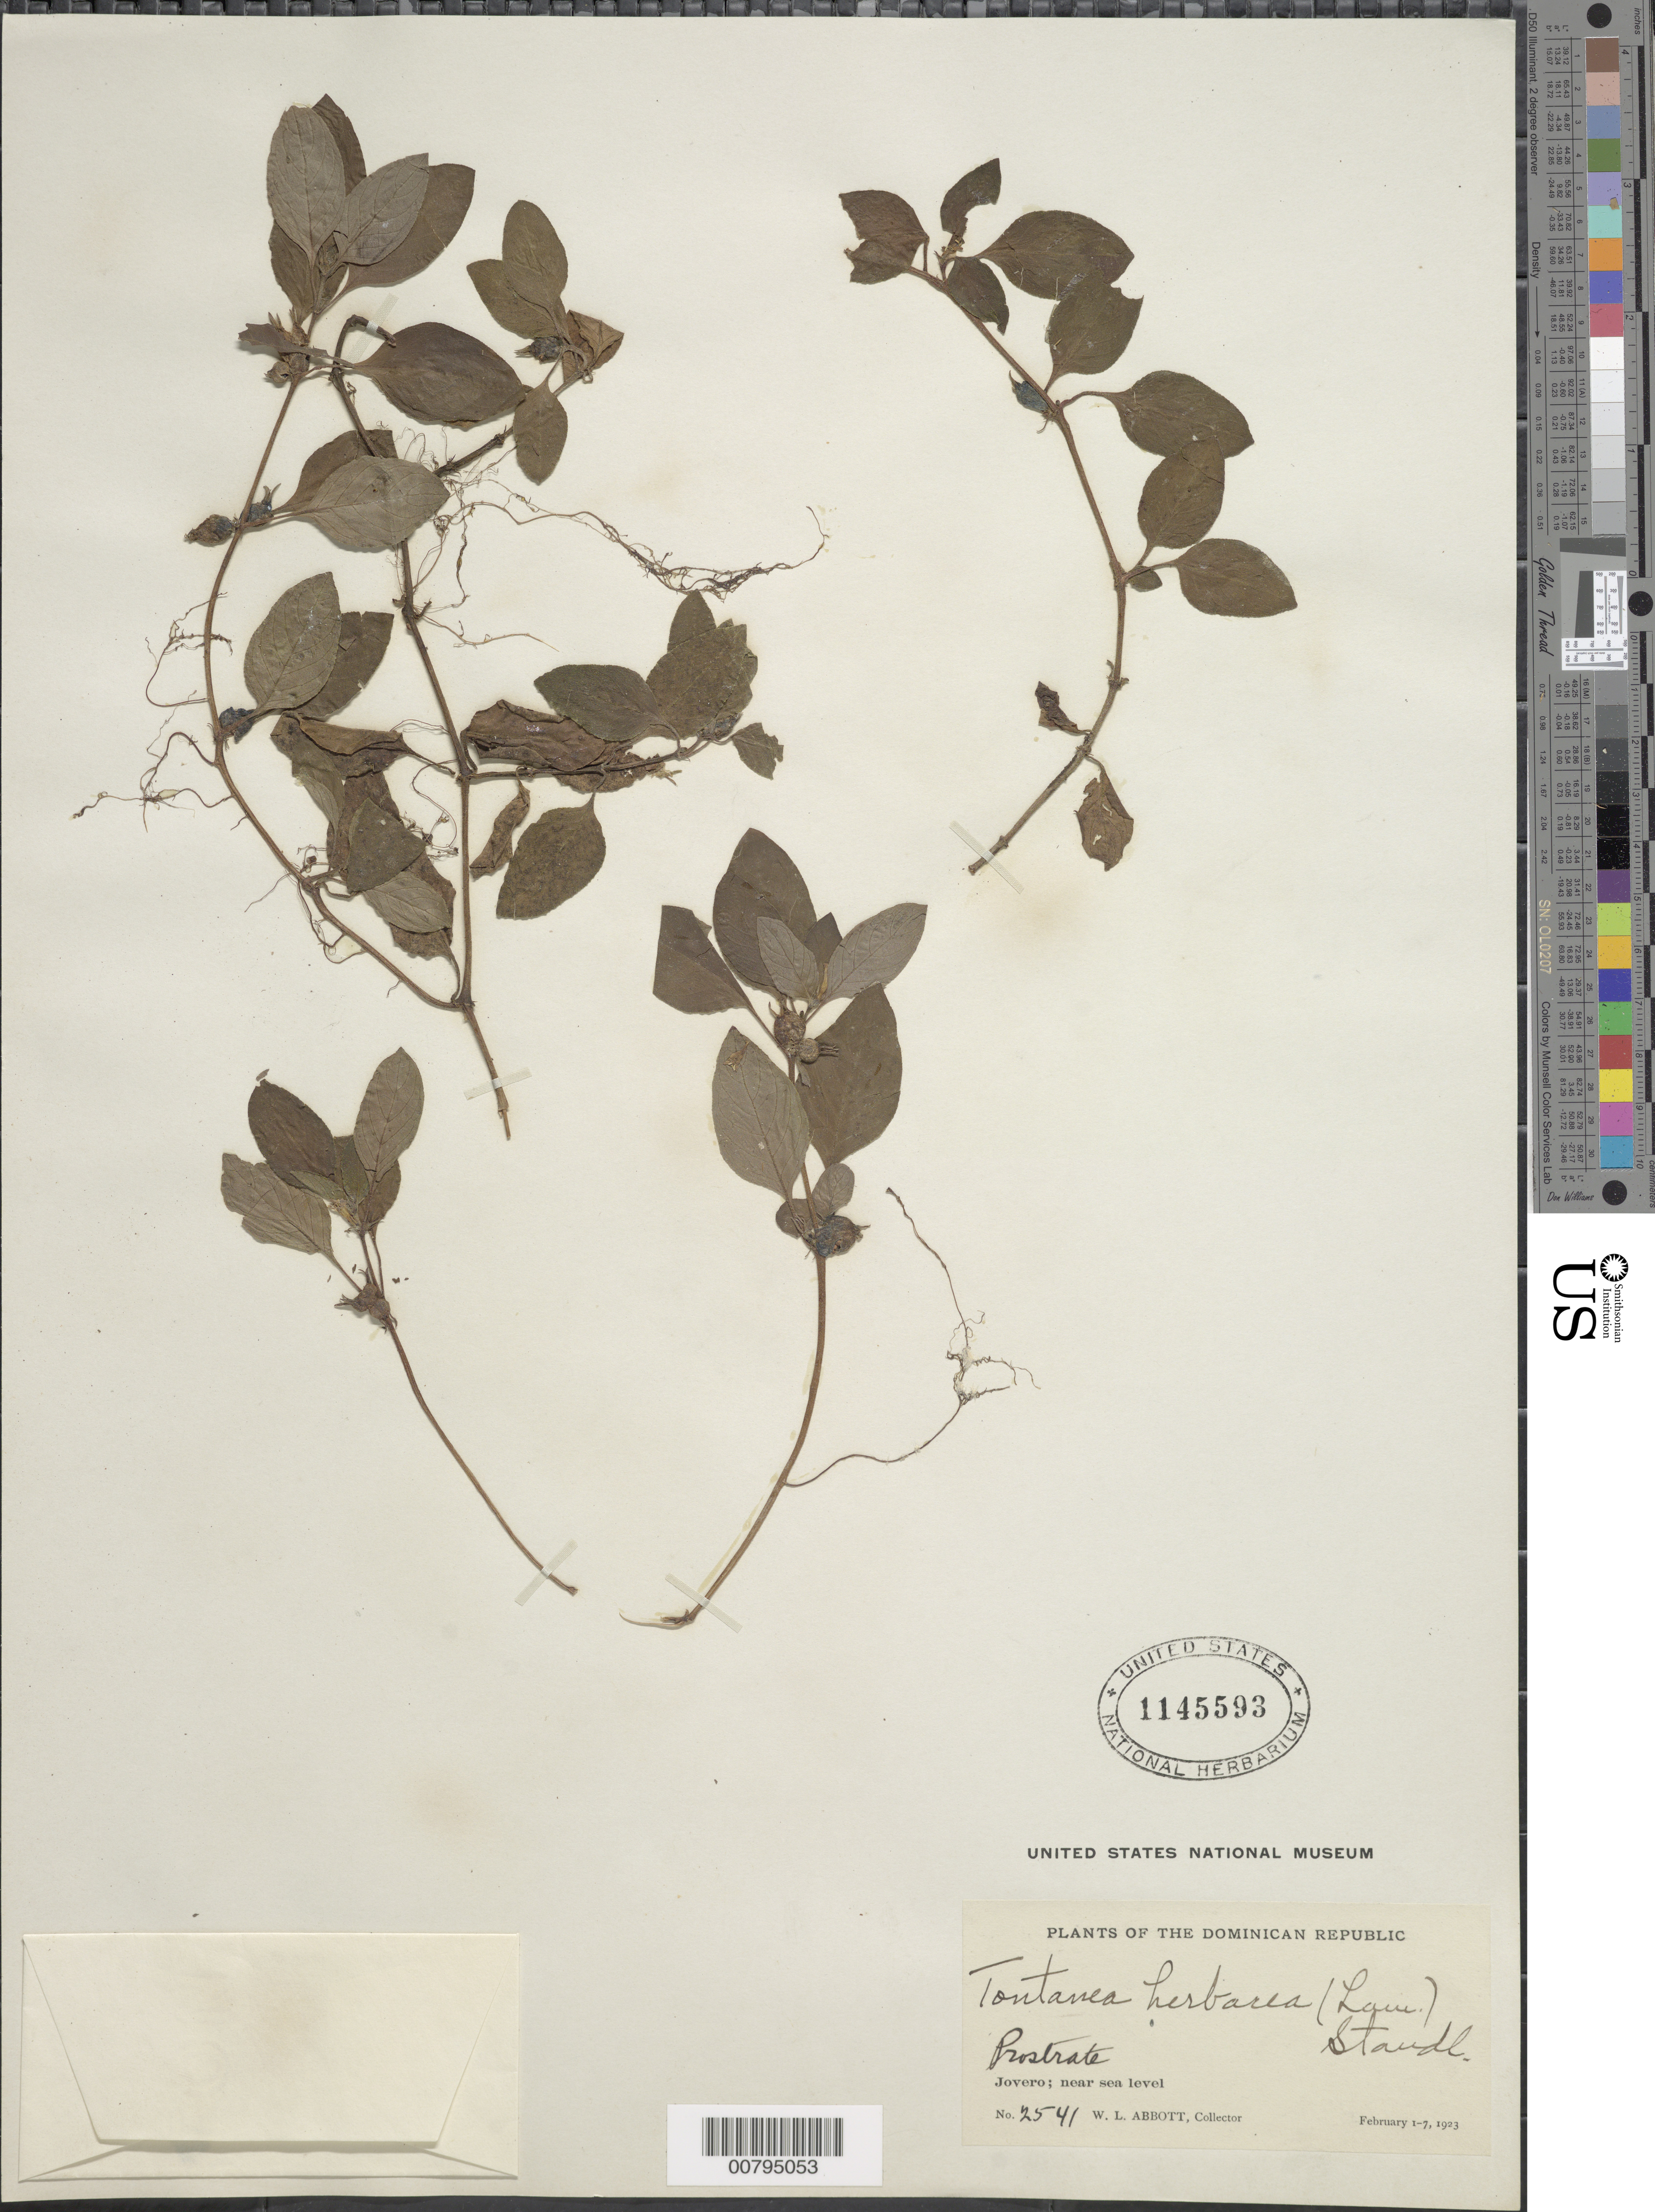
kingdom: Plantae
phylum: Tracheophyta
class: Magnoliopsida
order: Gentianales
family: Rubiaceae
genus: Coccocypselum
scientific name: Coccocypselum repens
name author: Sw.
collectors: W. L. Abbott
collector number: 2541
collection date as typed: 01 Feb 1923 to 07 Feb 1923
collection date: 1923-02-01/1923-02-07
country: Dominican Republic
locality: Jovero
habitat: Near sea level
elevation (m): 0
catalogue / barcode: US 1145593